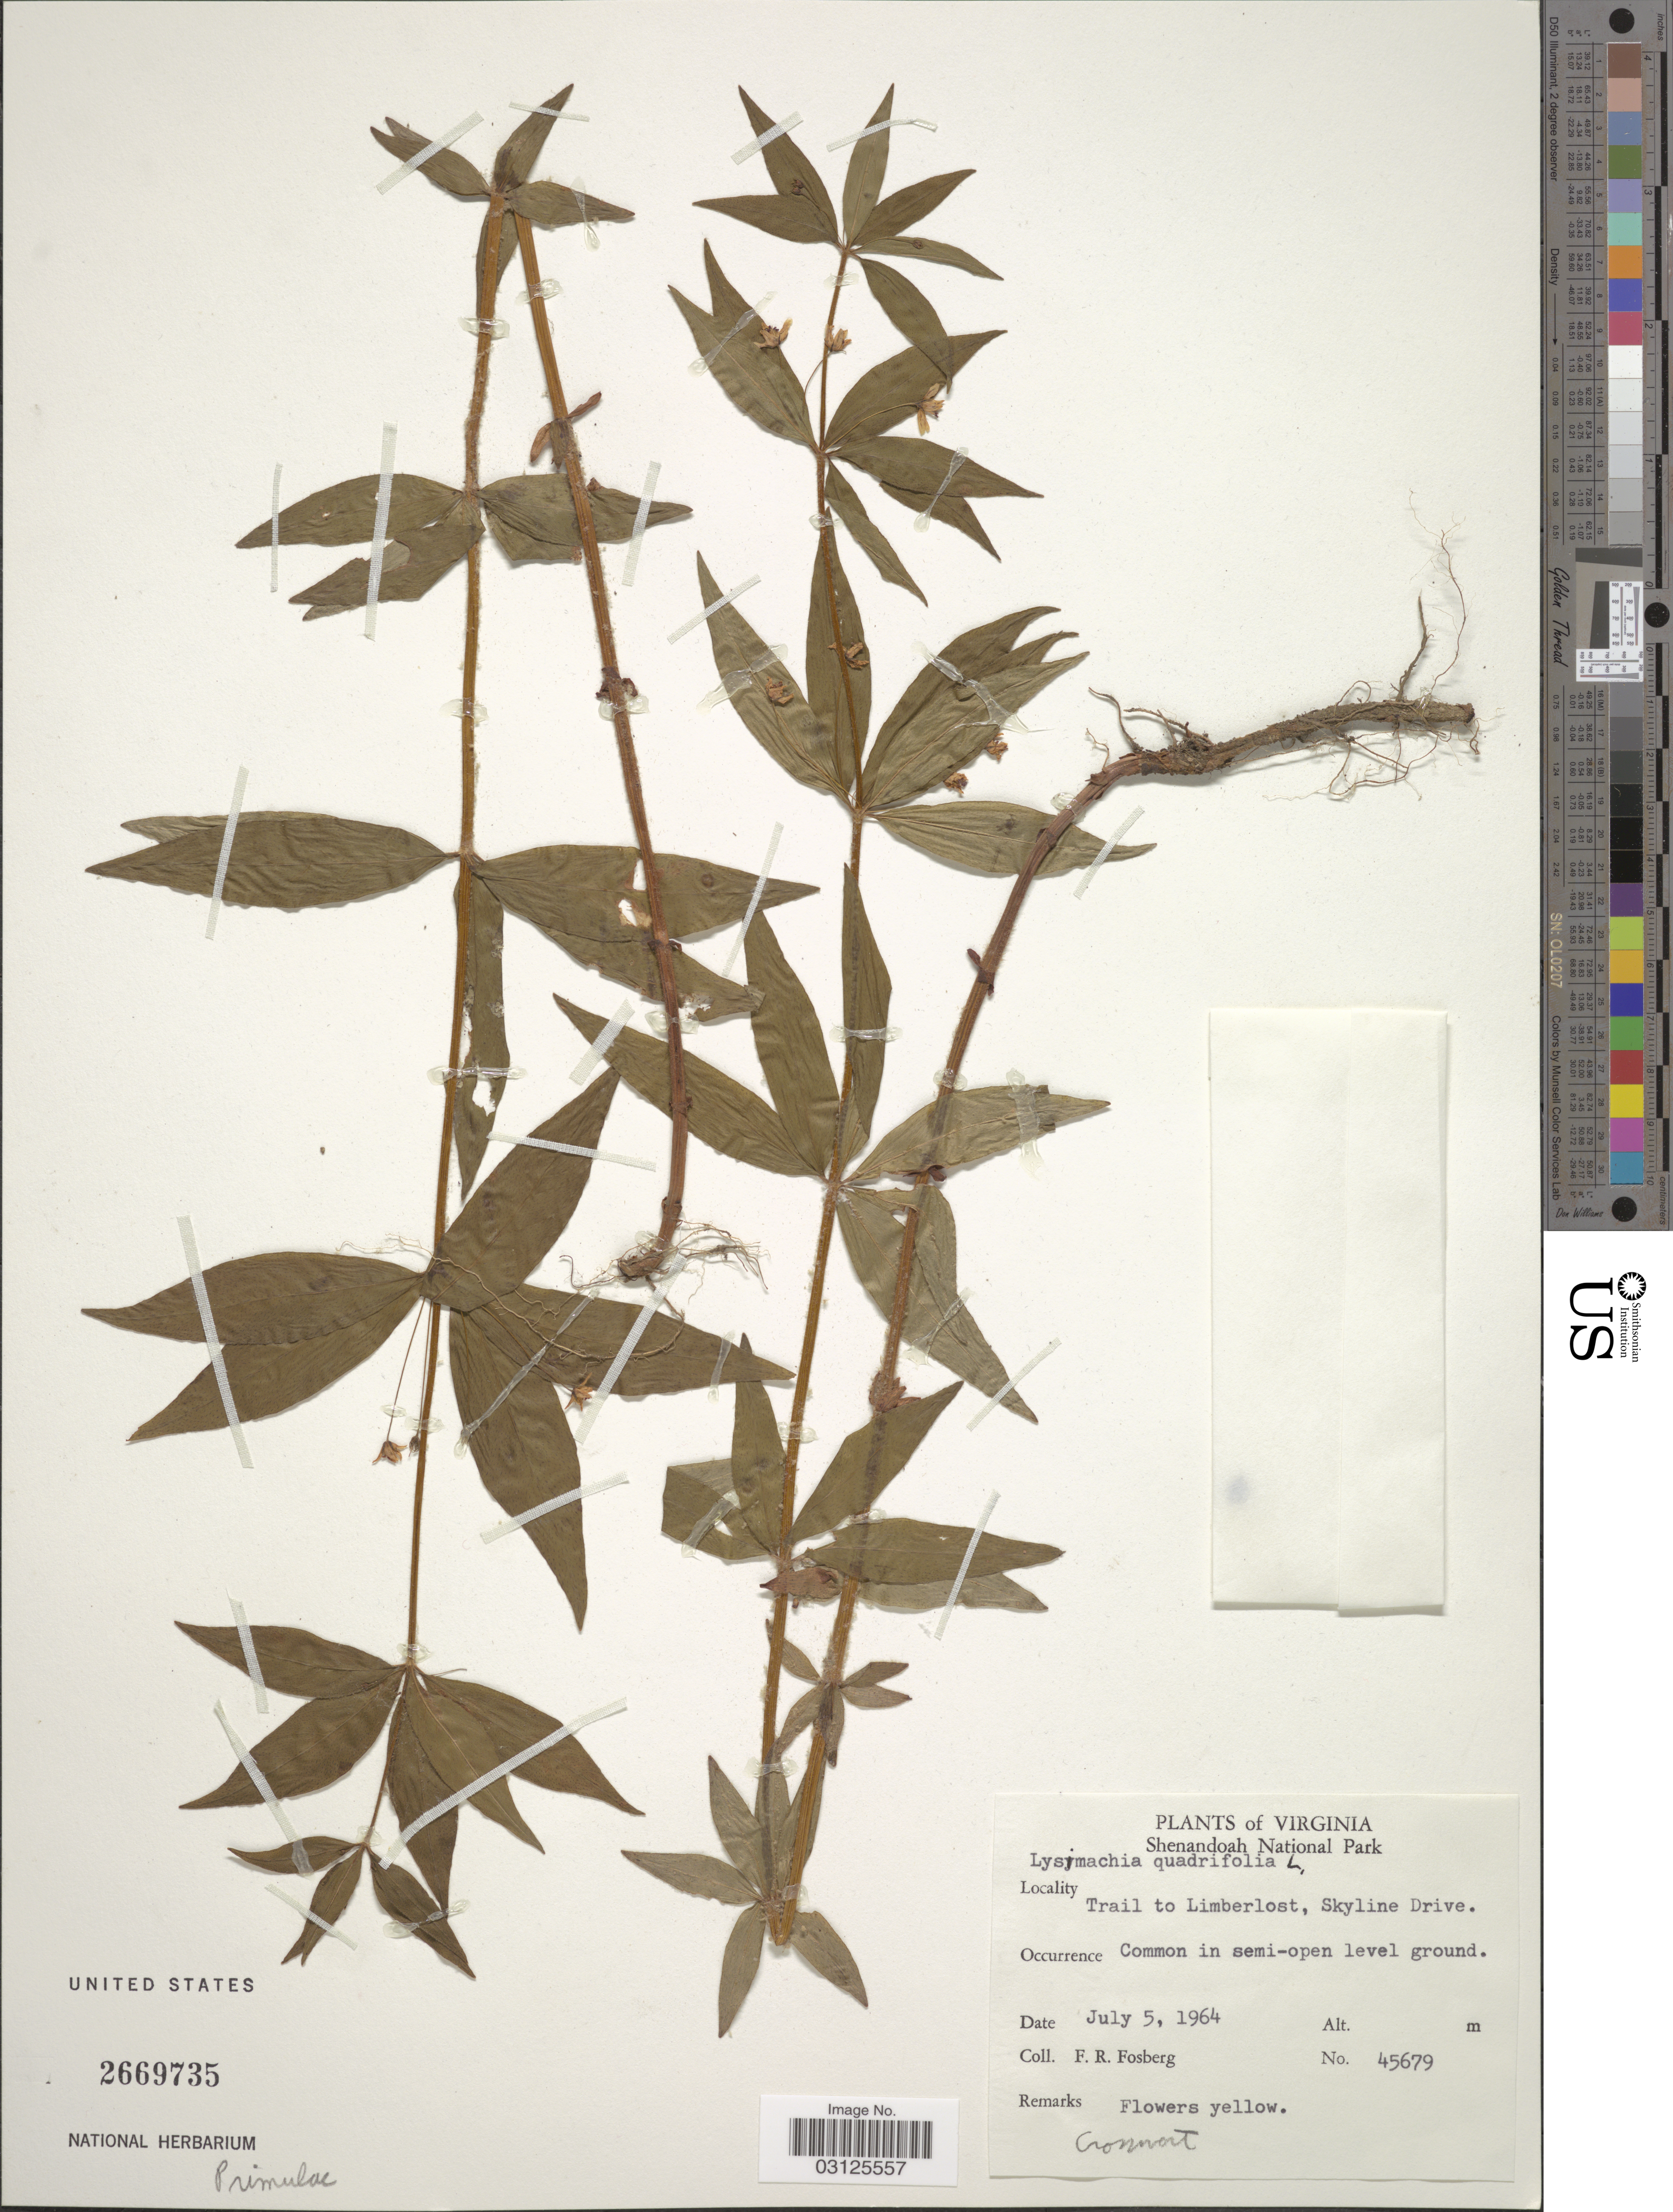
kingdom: Plantae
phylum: Tracheophyta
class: Magnoliopsida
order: Ericales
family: Primulaceae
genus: Lysimachia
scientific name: Lysimachia quadrifolia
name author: L.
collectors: F. R. Fosberg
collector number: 45679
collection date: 1964-07-05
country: United States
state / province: Virginia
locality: Shenandoah National Park, Trail to Limberlost, Skyline Drive.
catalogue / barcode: US 2669735